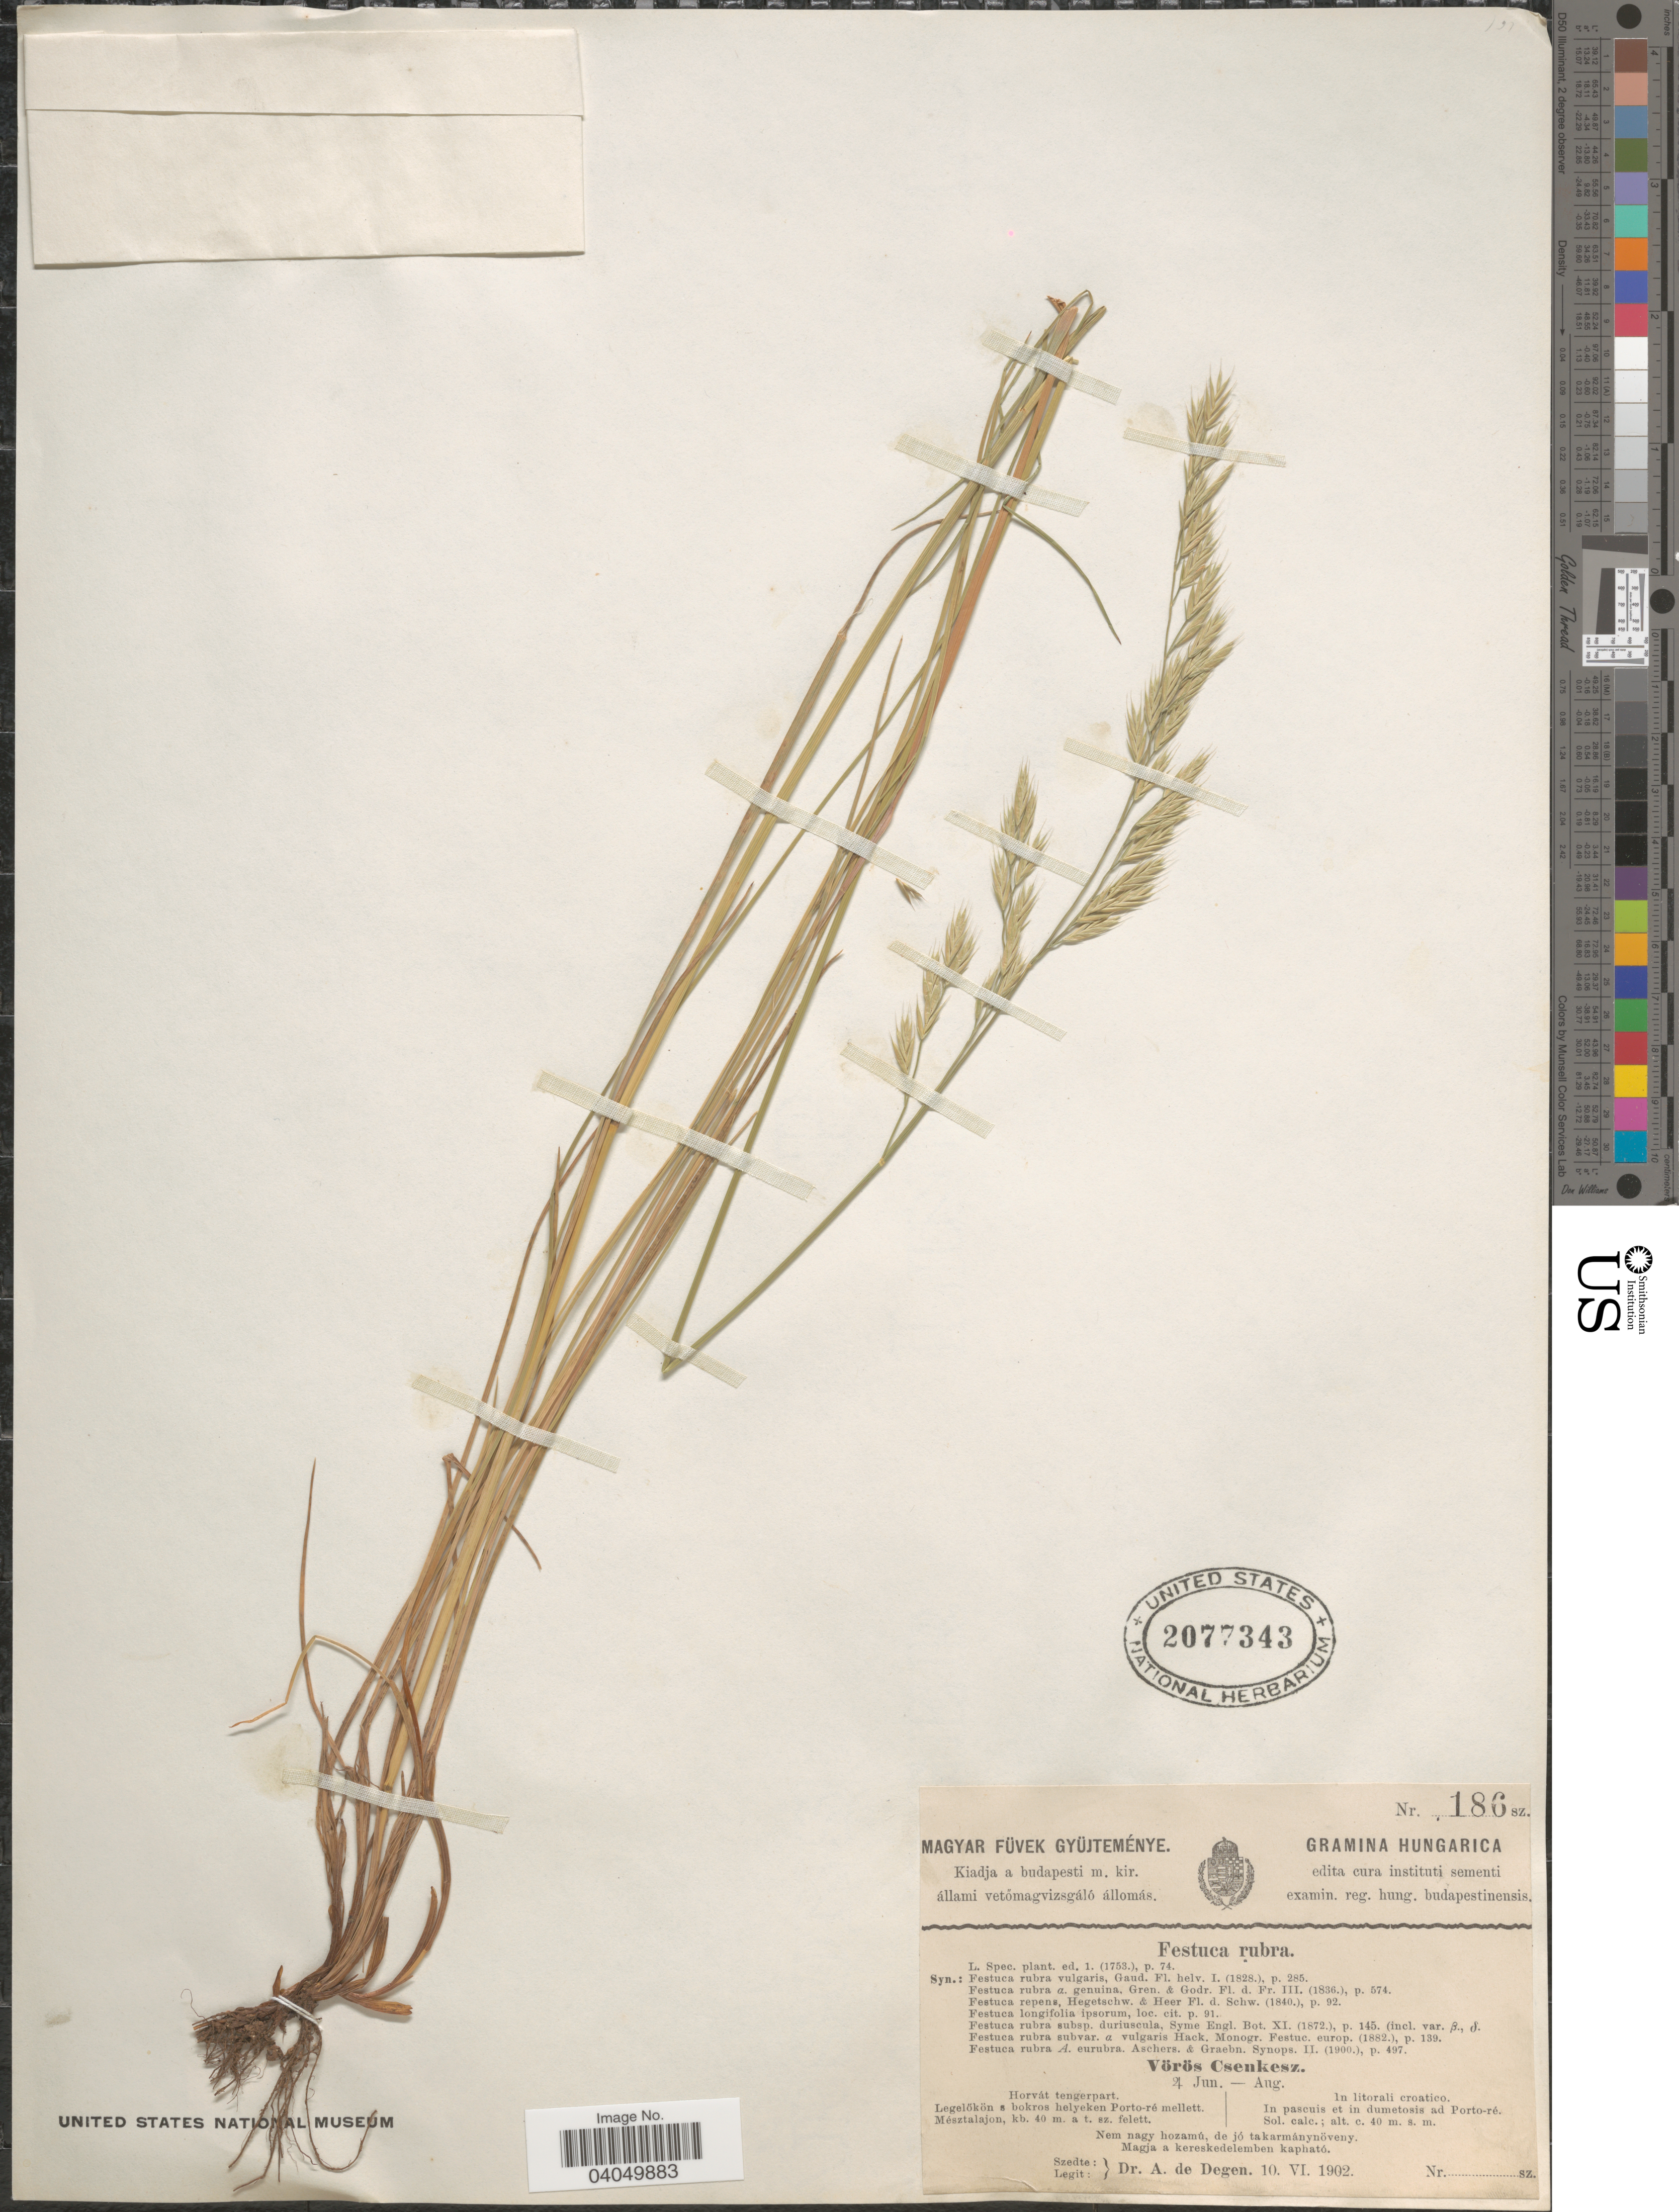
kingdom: Plantae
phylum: Tracheophyta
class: Liliopsida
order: Poales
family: Poaceae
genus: Festuca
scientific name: Festuca rubra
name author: L.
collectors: A. Degen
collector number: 186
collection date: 1902-06-10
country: Croatia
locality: In litorali croatico. In pascuis et in dumetosis ad Porto-ré.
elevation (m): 40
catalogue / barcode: US 2077343